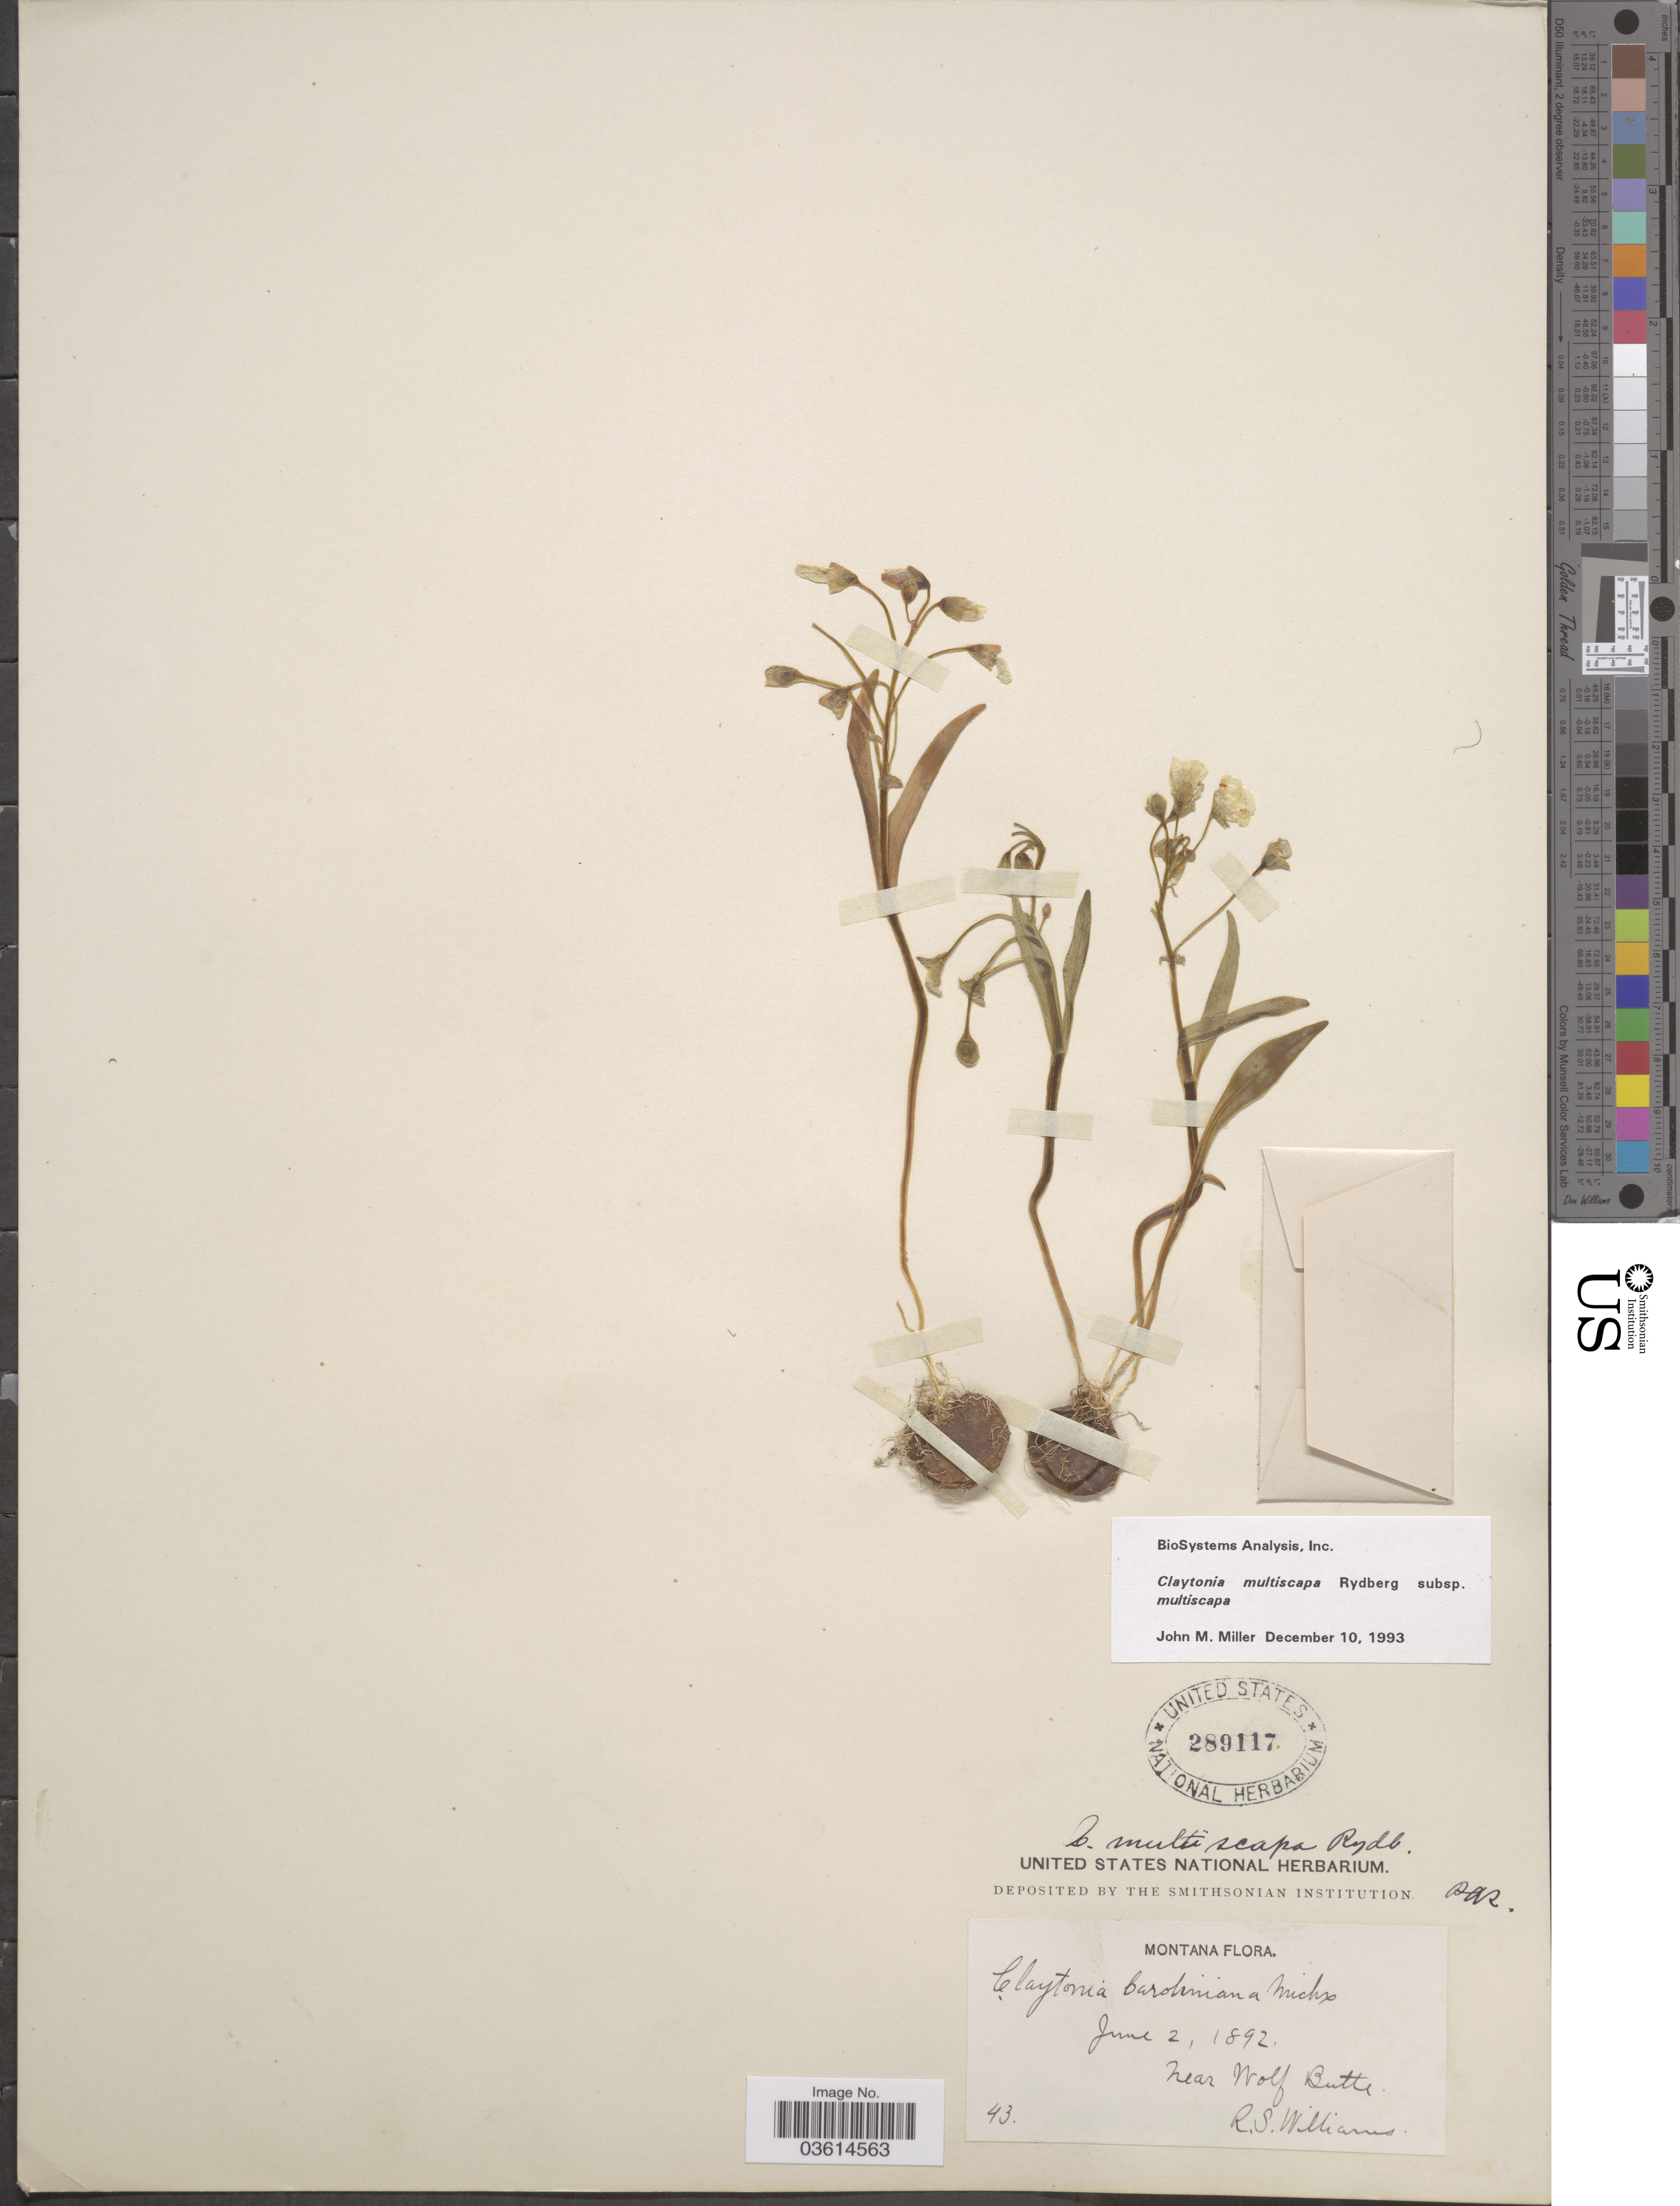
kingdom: Plantae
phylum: Tracheophyta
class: Magnoliopsida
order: Caryophyllales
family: Montiaceae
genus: Claytonia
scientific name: Claytonia multiscapa subsp. multiscapa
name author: Rydb.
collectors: R. S. Williams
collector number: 43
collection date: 1892-06-02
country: United States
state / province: Montana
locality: Near Wolf Butte.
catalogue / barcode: US 289117